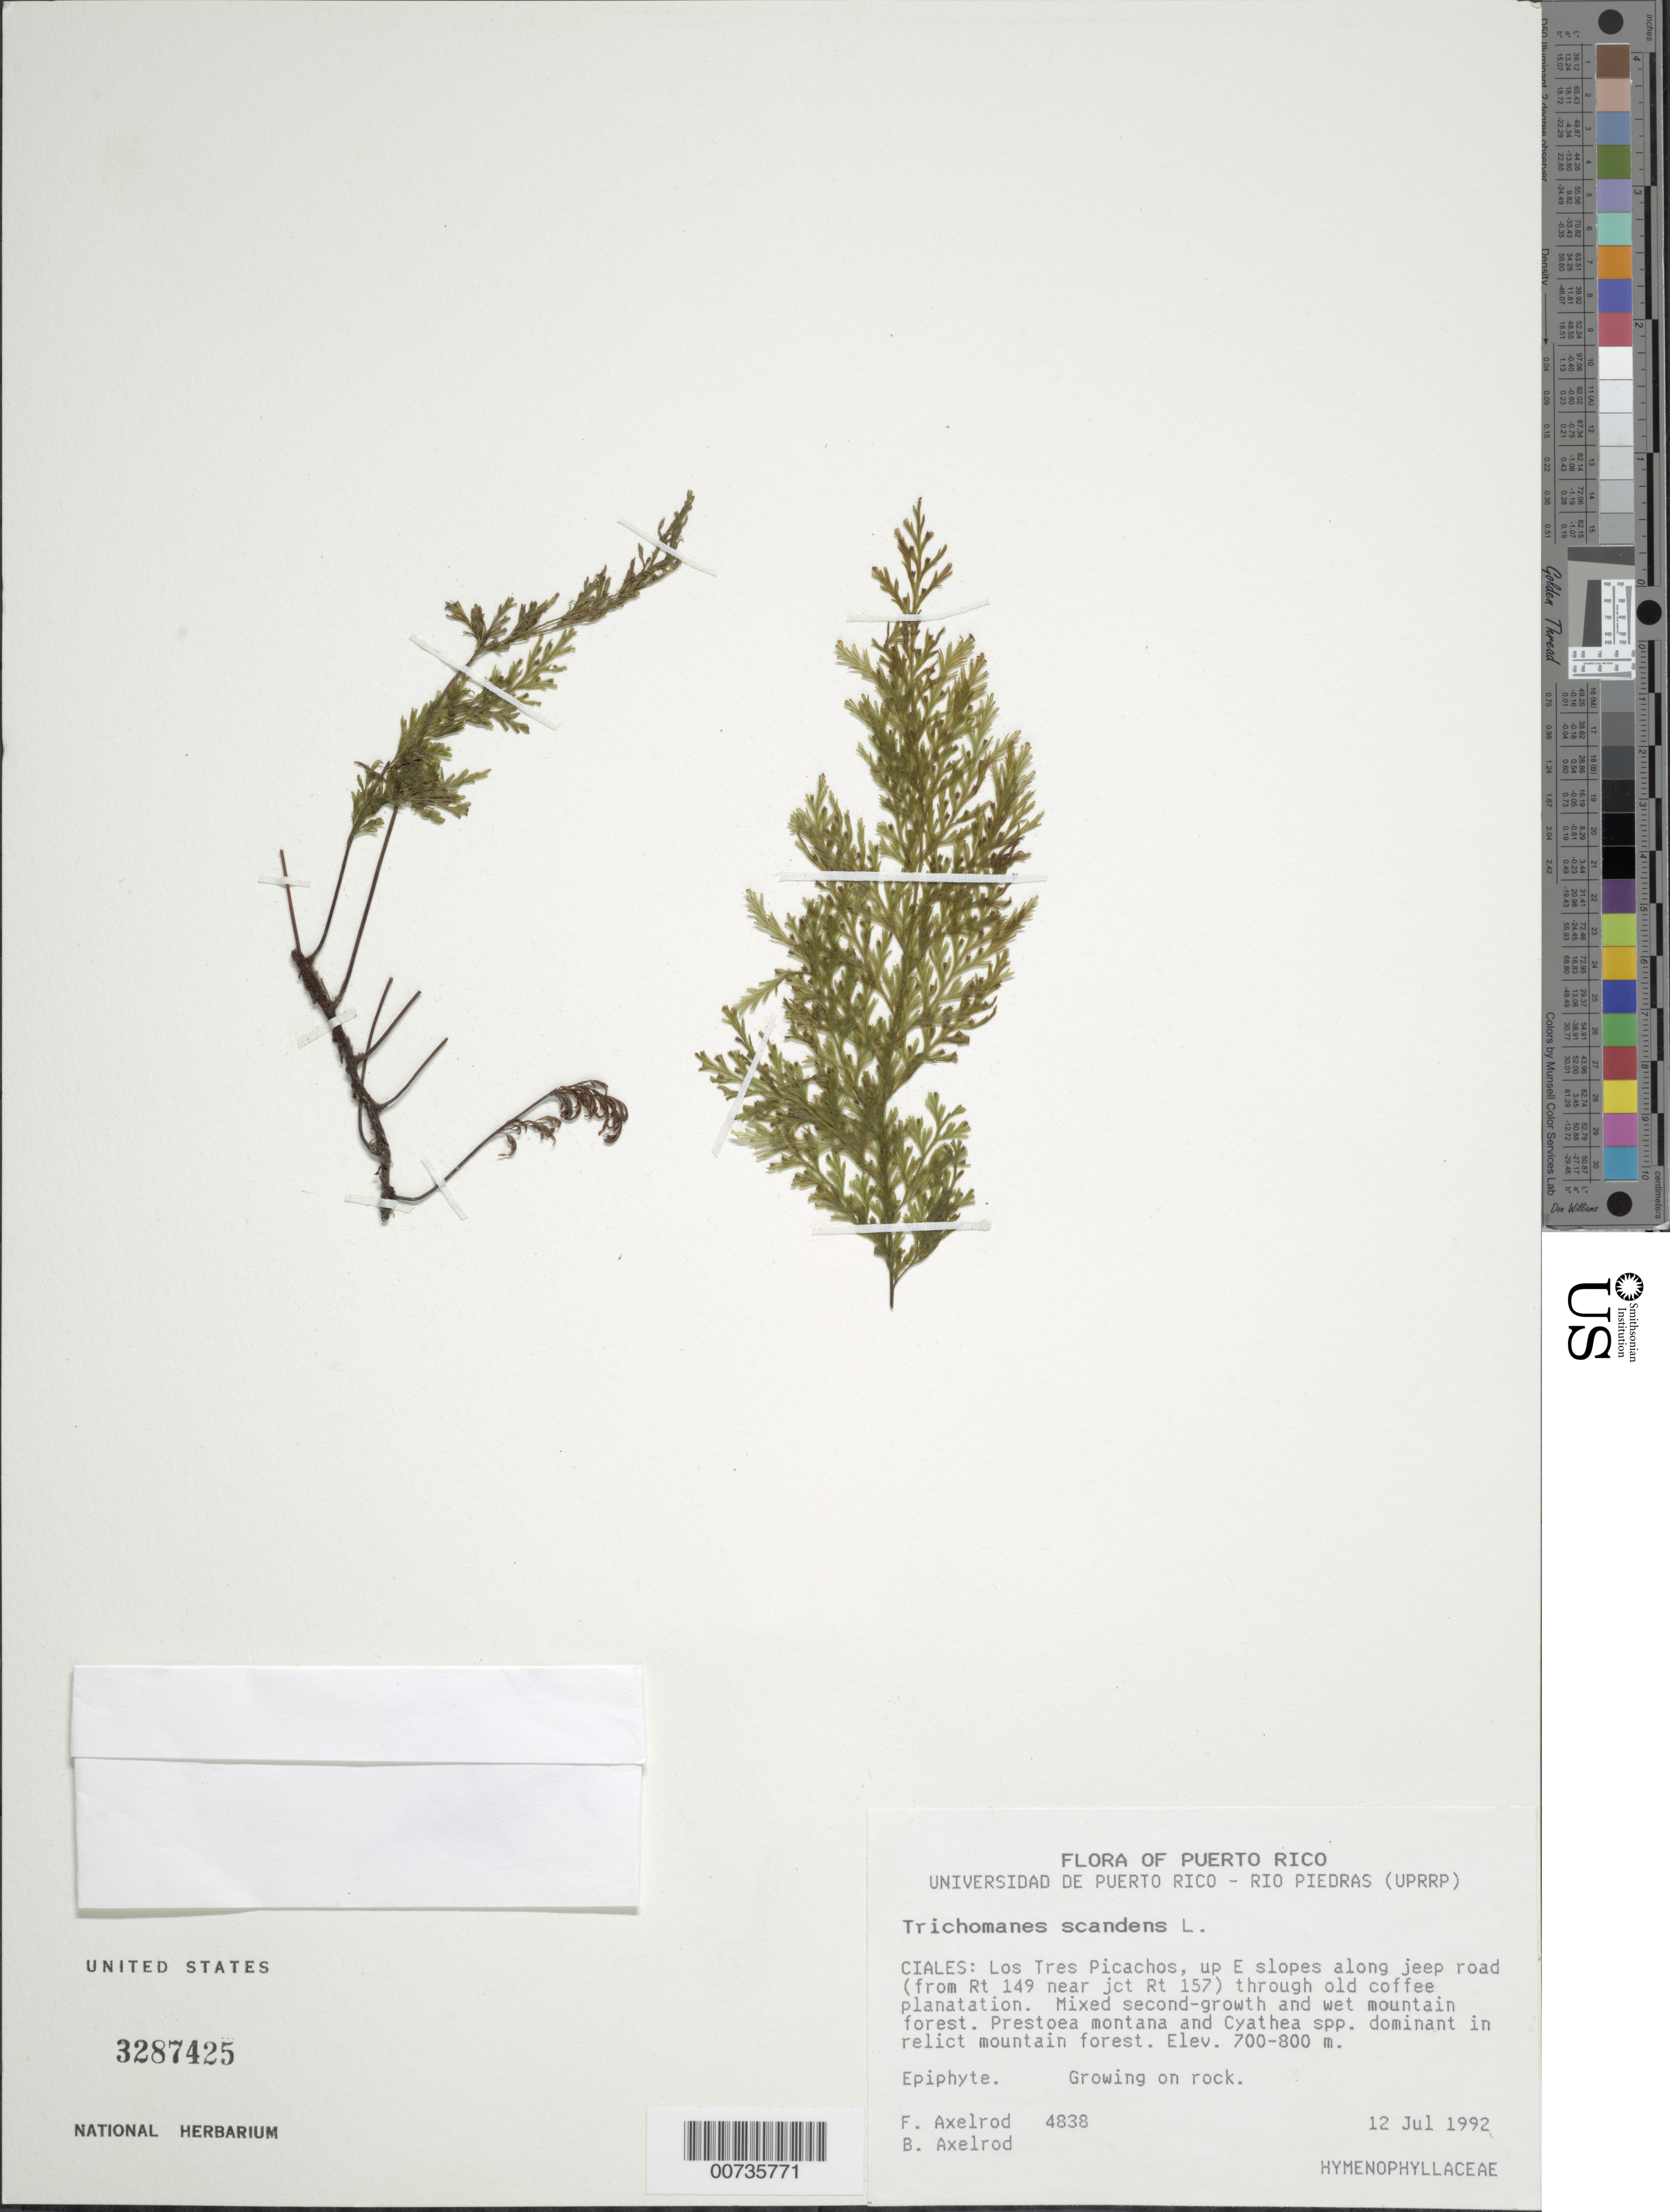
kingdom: Plantae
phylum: Tracheophyta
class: Polypodiopsida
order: Hymenophyllales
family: Hymenophyllaceae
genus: Trichomanes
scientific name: Trichomanes scandens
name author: L.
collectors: F. S. Axelrod & B. Axelrod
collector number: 4838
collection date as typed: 12 Jul 1992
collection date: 1992-07-12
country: Puerto Rico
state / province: Ciales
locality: Ciales: Los Tres Picachos, up E slopes along jeep road (from rte 149 near jct rte 157) through old coffee plantation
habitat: Mixed second-growth and wet mountain forest; Prestoea montana and Cyathea ssp dominant in relict mountain forest; on rock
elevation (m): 700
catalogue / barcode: US 3287425